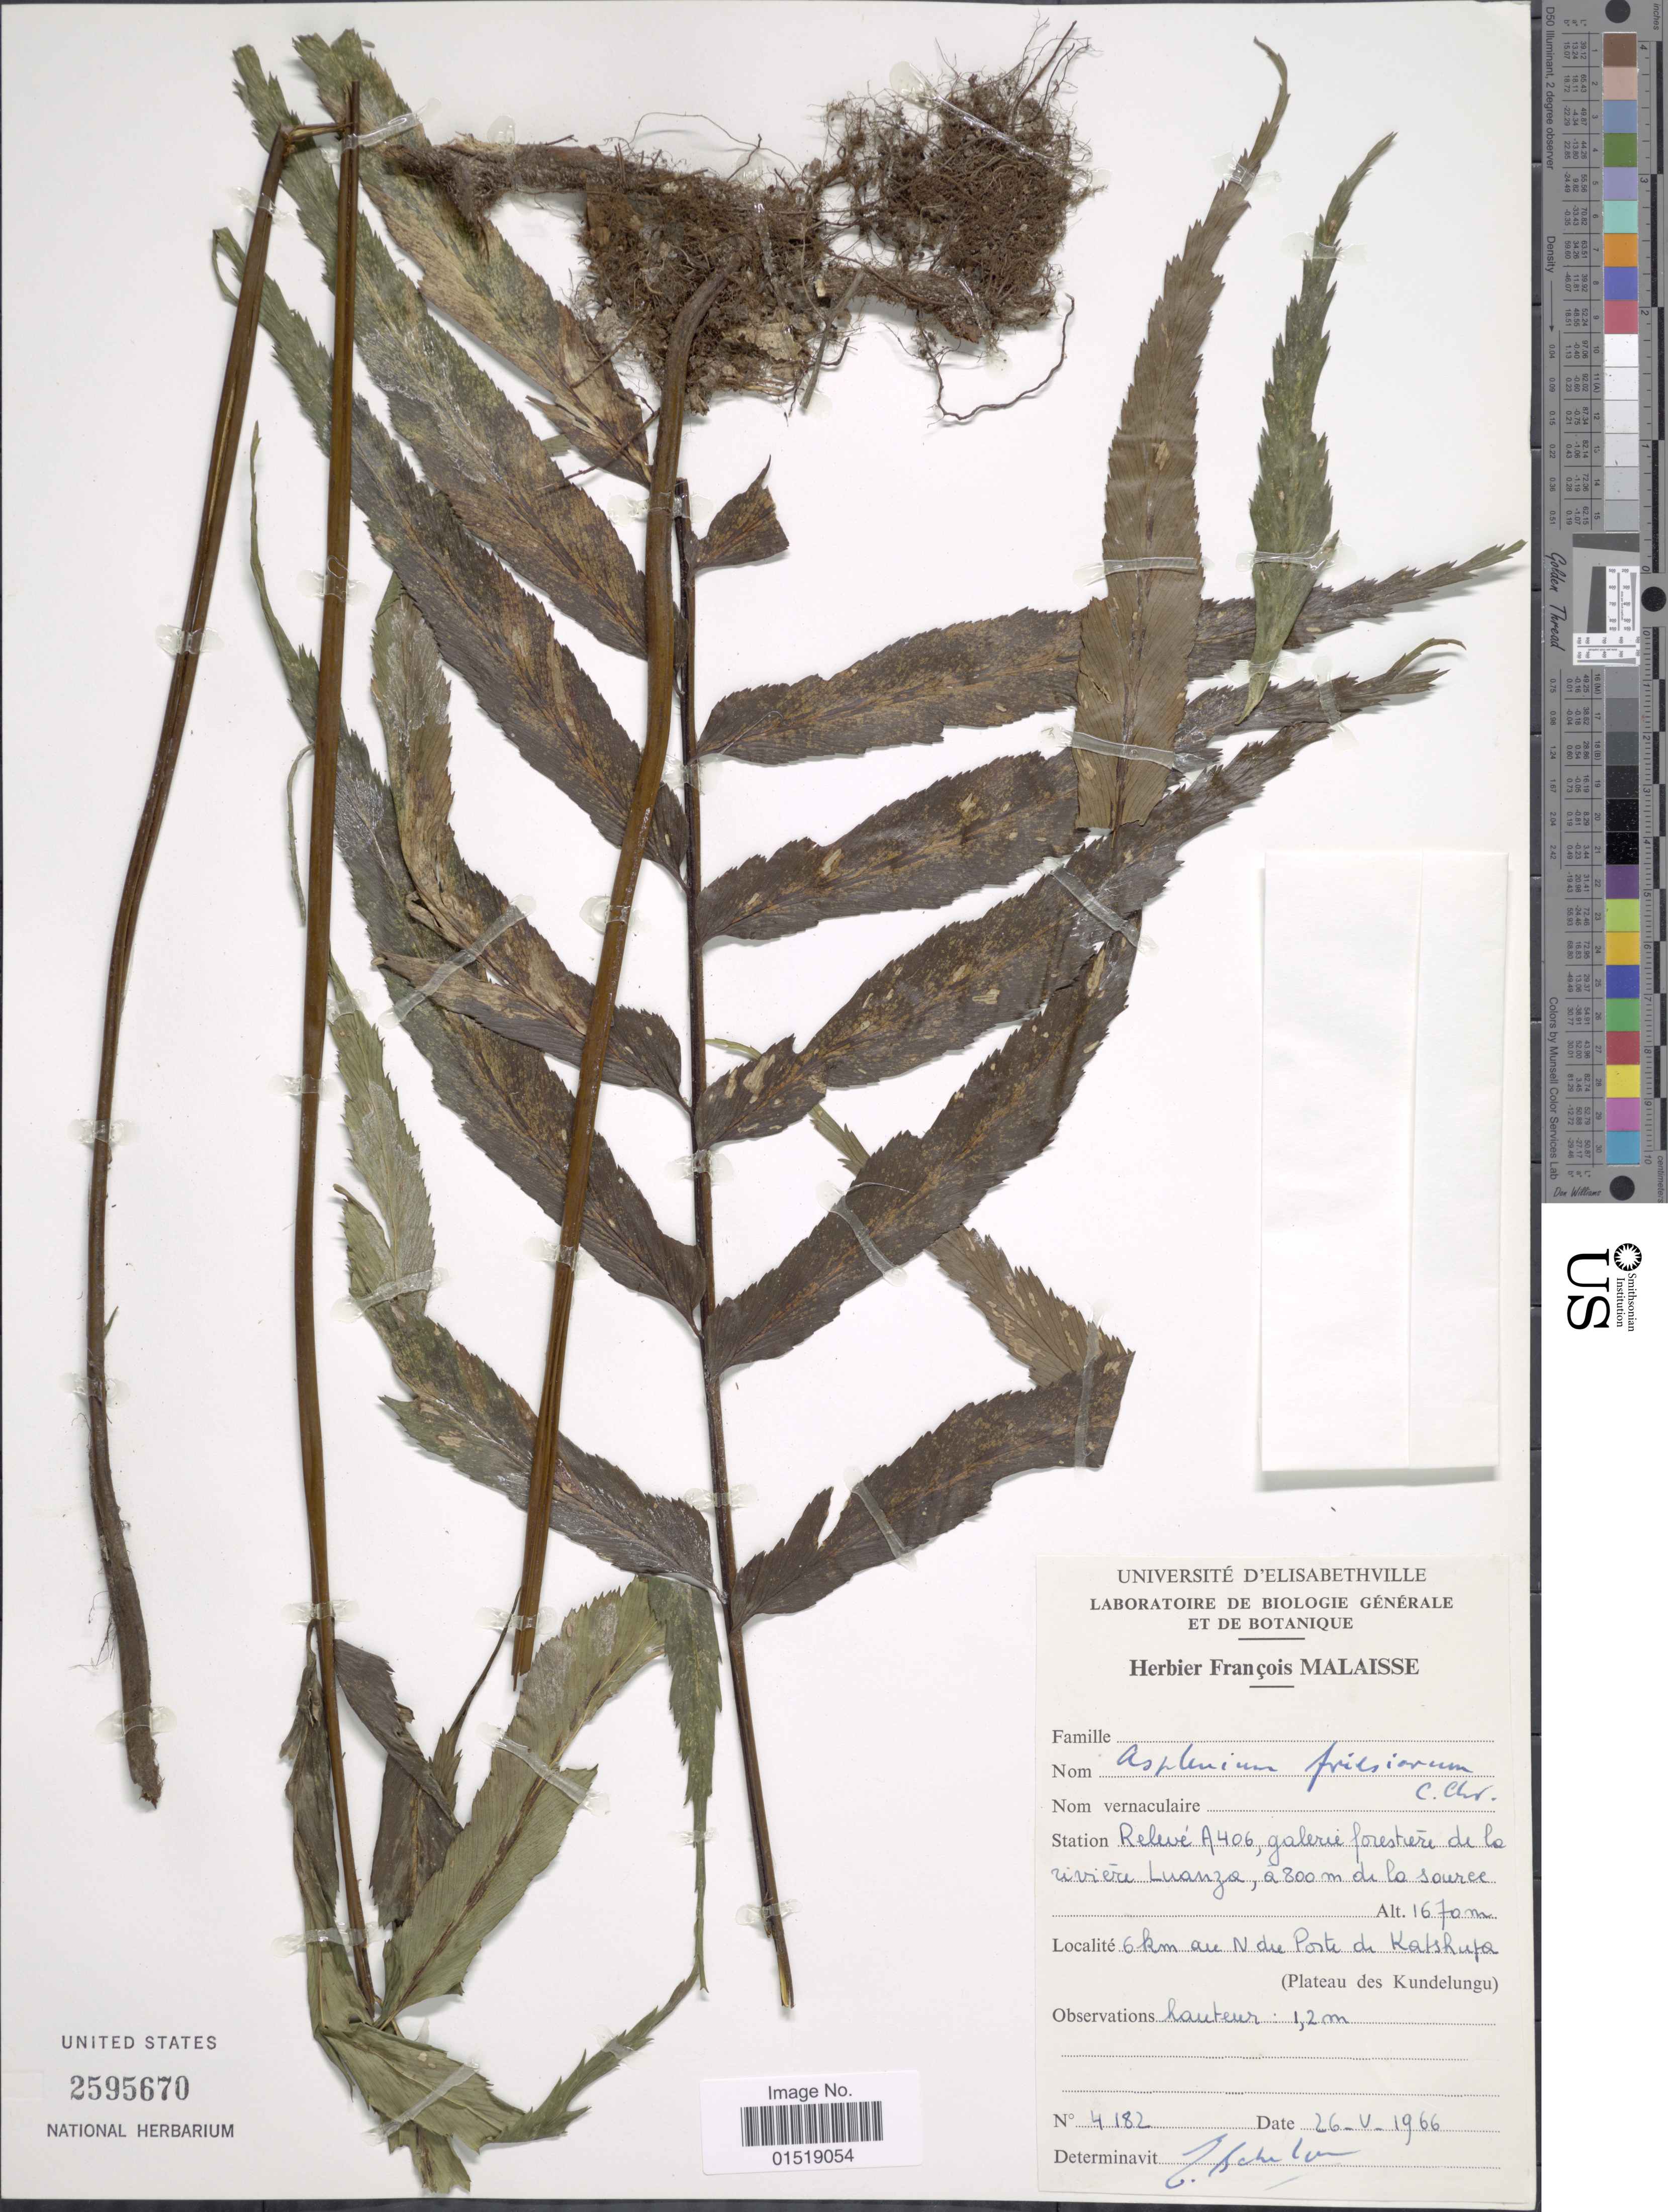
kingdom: Plantae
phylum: Tracheophyta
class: Polypodiopsida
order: Polypodiales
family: Aspleniaceae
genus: Asplenium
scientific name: Asplenium friesiorum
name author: C. Chr.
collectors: ex herb. François Malaisse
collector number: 4182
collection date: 1966-05-26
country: Congo, Democratic Republic of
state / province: Haut-Katanga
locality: Relevé A406, galerie forestiére de la riviére Luanza, a 800 m de la source. 6 km au N du Porte de Katshufa. Plateau des Kundelungu.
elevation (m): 1670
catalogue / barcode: US 2595670